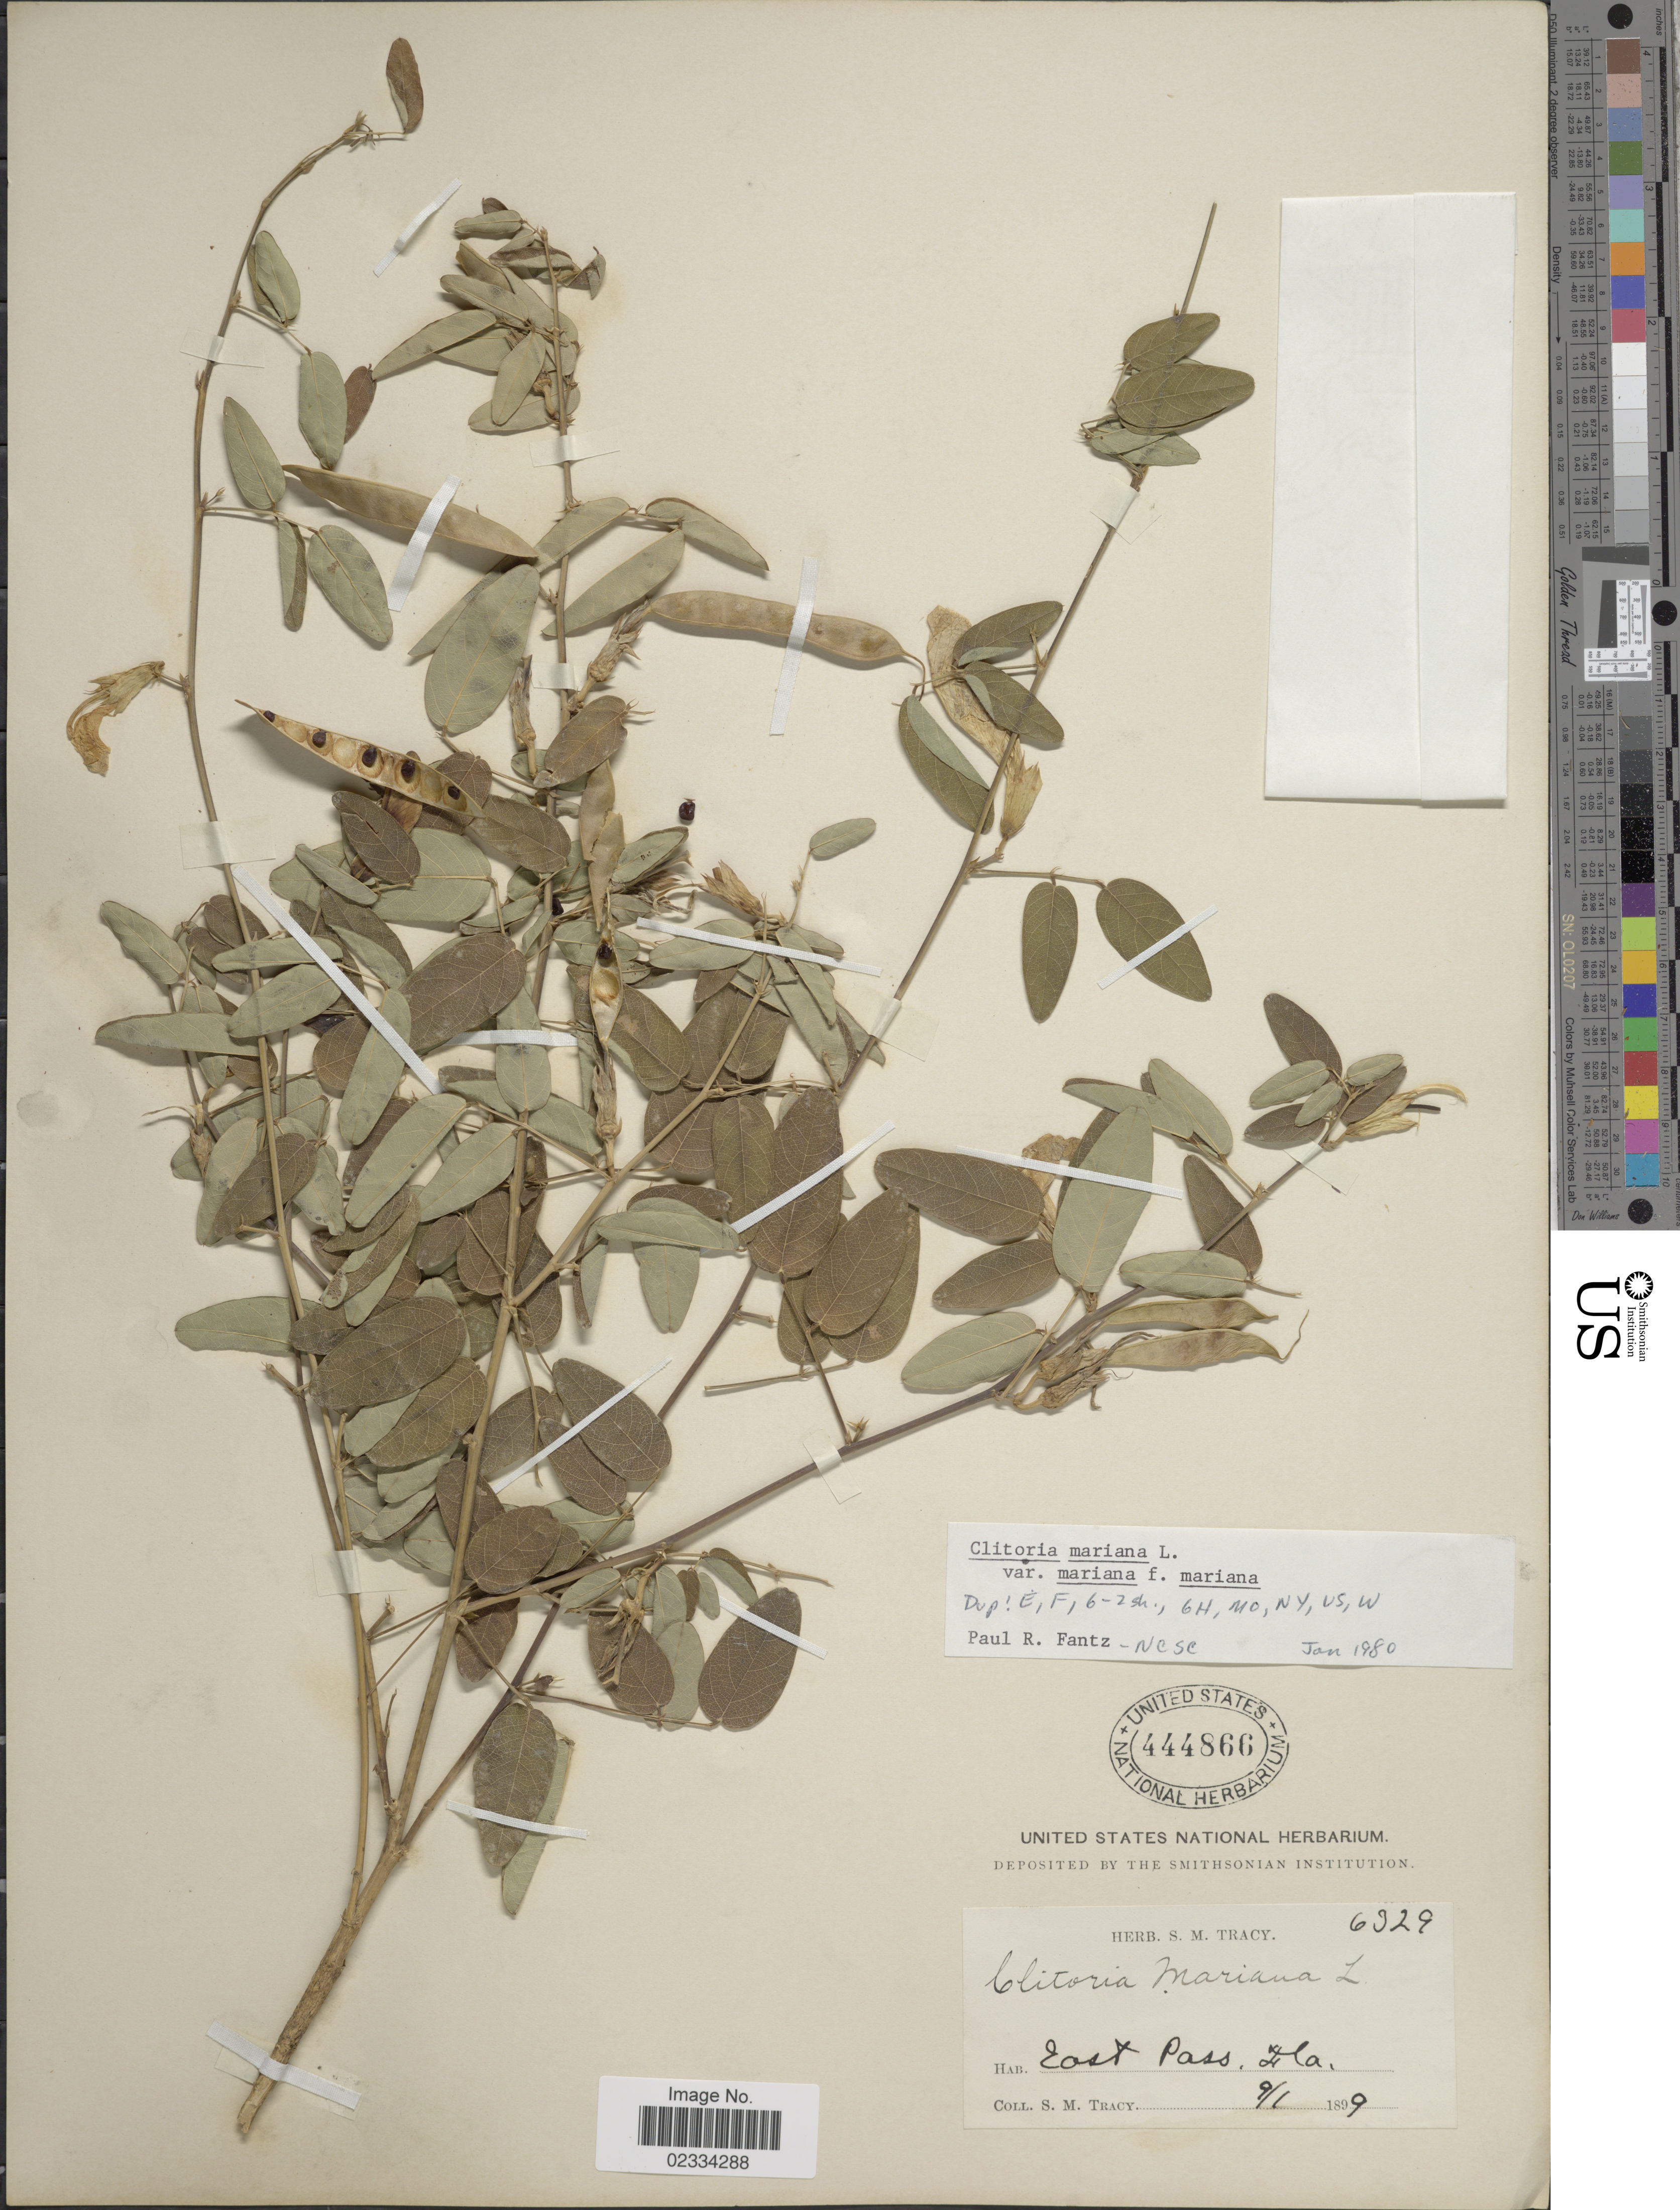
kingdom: Plantae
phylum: Tracheophyta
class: Magnoliopsida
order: Fabales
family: Fabaceae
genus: Clitoria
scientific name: Clitoria mariana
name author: L.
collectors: S. M. Tracy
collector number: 6329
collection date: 1899-09-01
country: United States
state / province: Florida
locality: East Pass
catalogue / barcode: US 444866